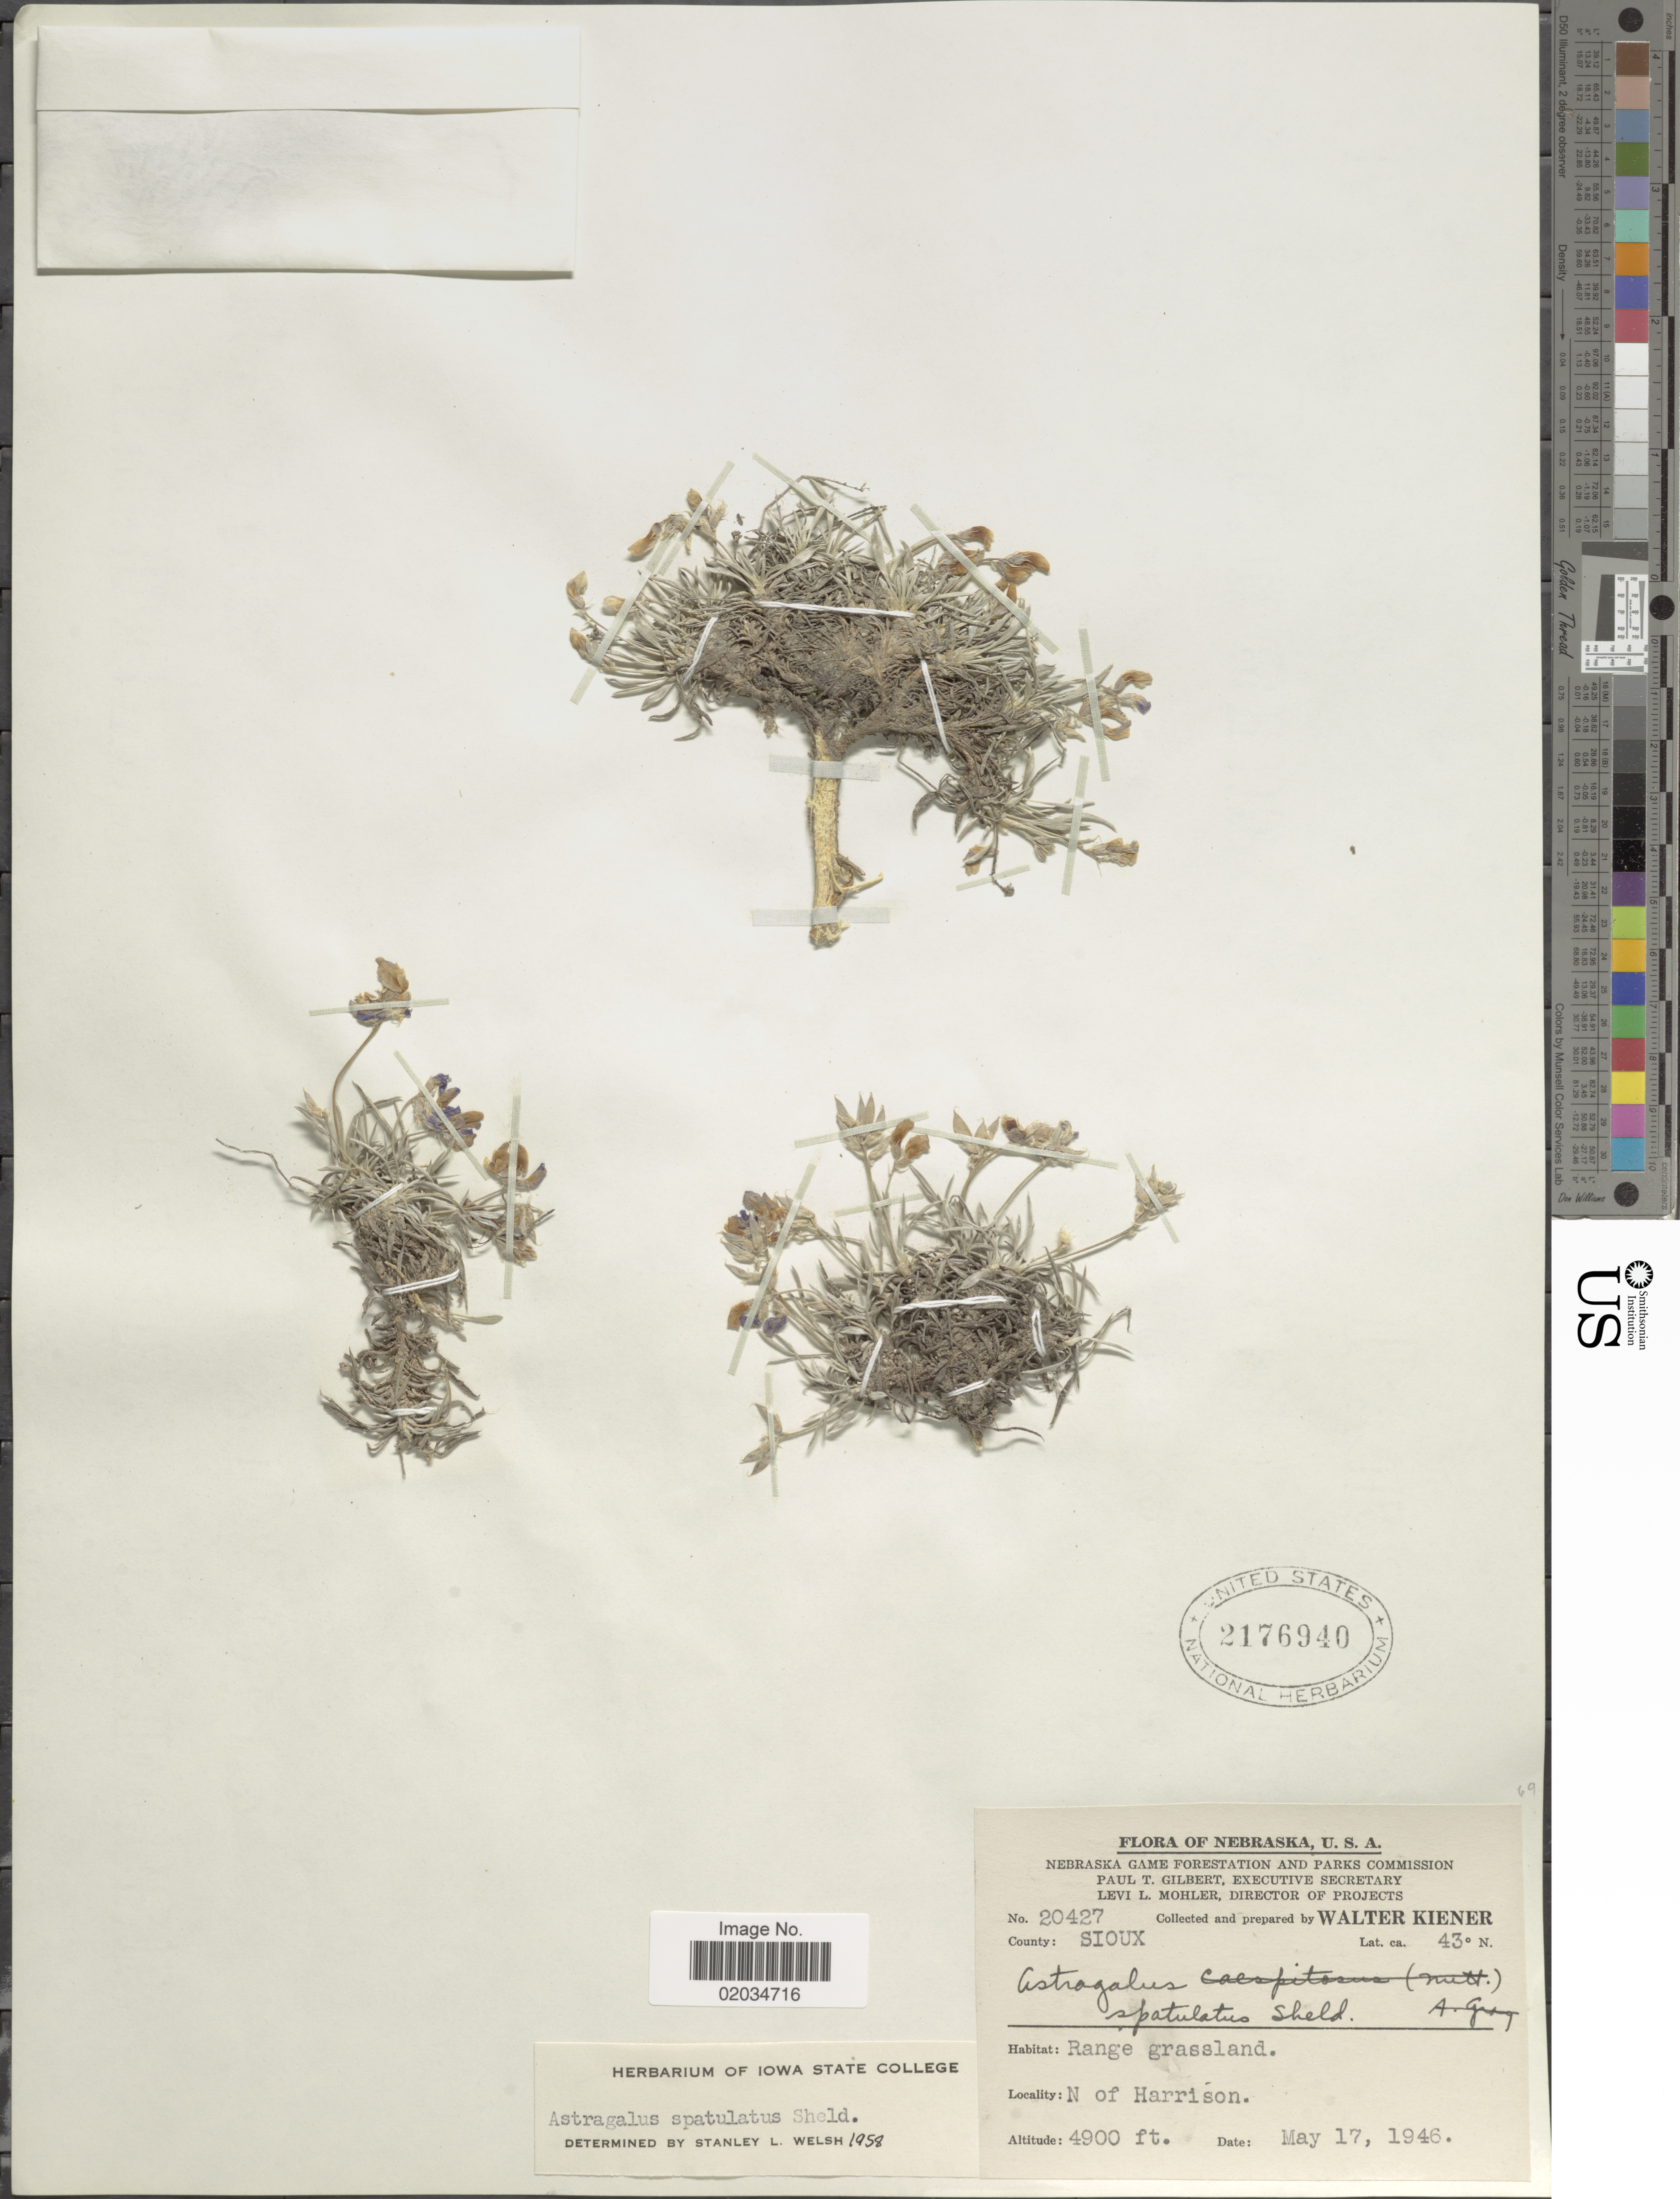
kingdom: Plantae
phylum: Tracheophyta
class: Magnoliopsida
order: Fabales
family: Fabaceae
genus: Astragalus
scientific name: Astragalus sparsiflorus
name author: A. Gray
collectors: W. Kiener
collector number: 20427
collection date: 1946-05-17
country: United States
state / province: Nebraska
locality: County: Sioux. N of Harrison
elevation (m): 1494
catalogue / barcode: US 2176940